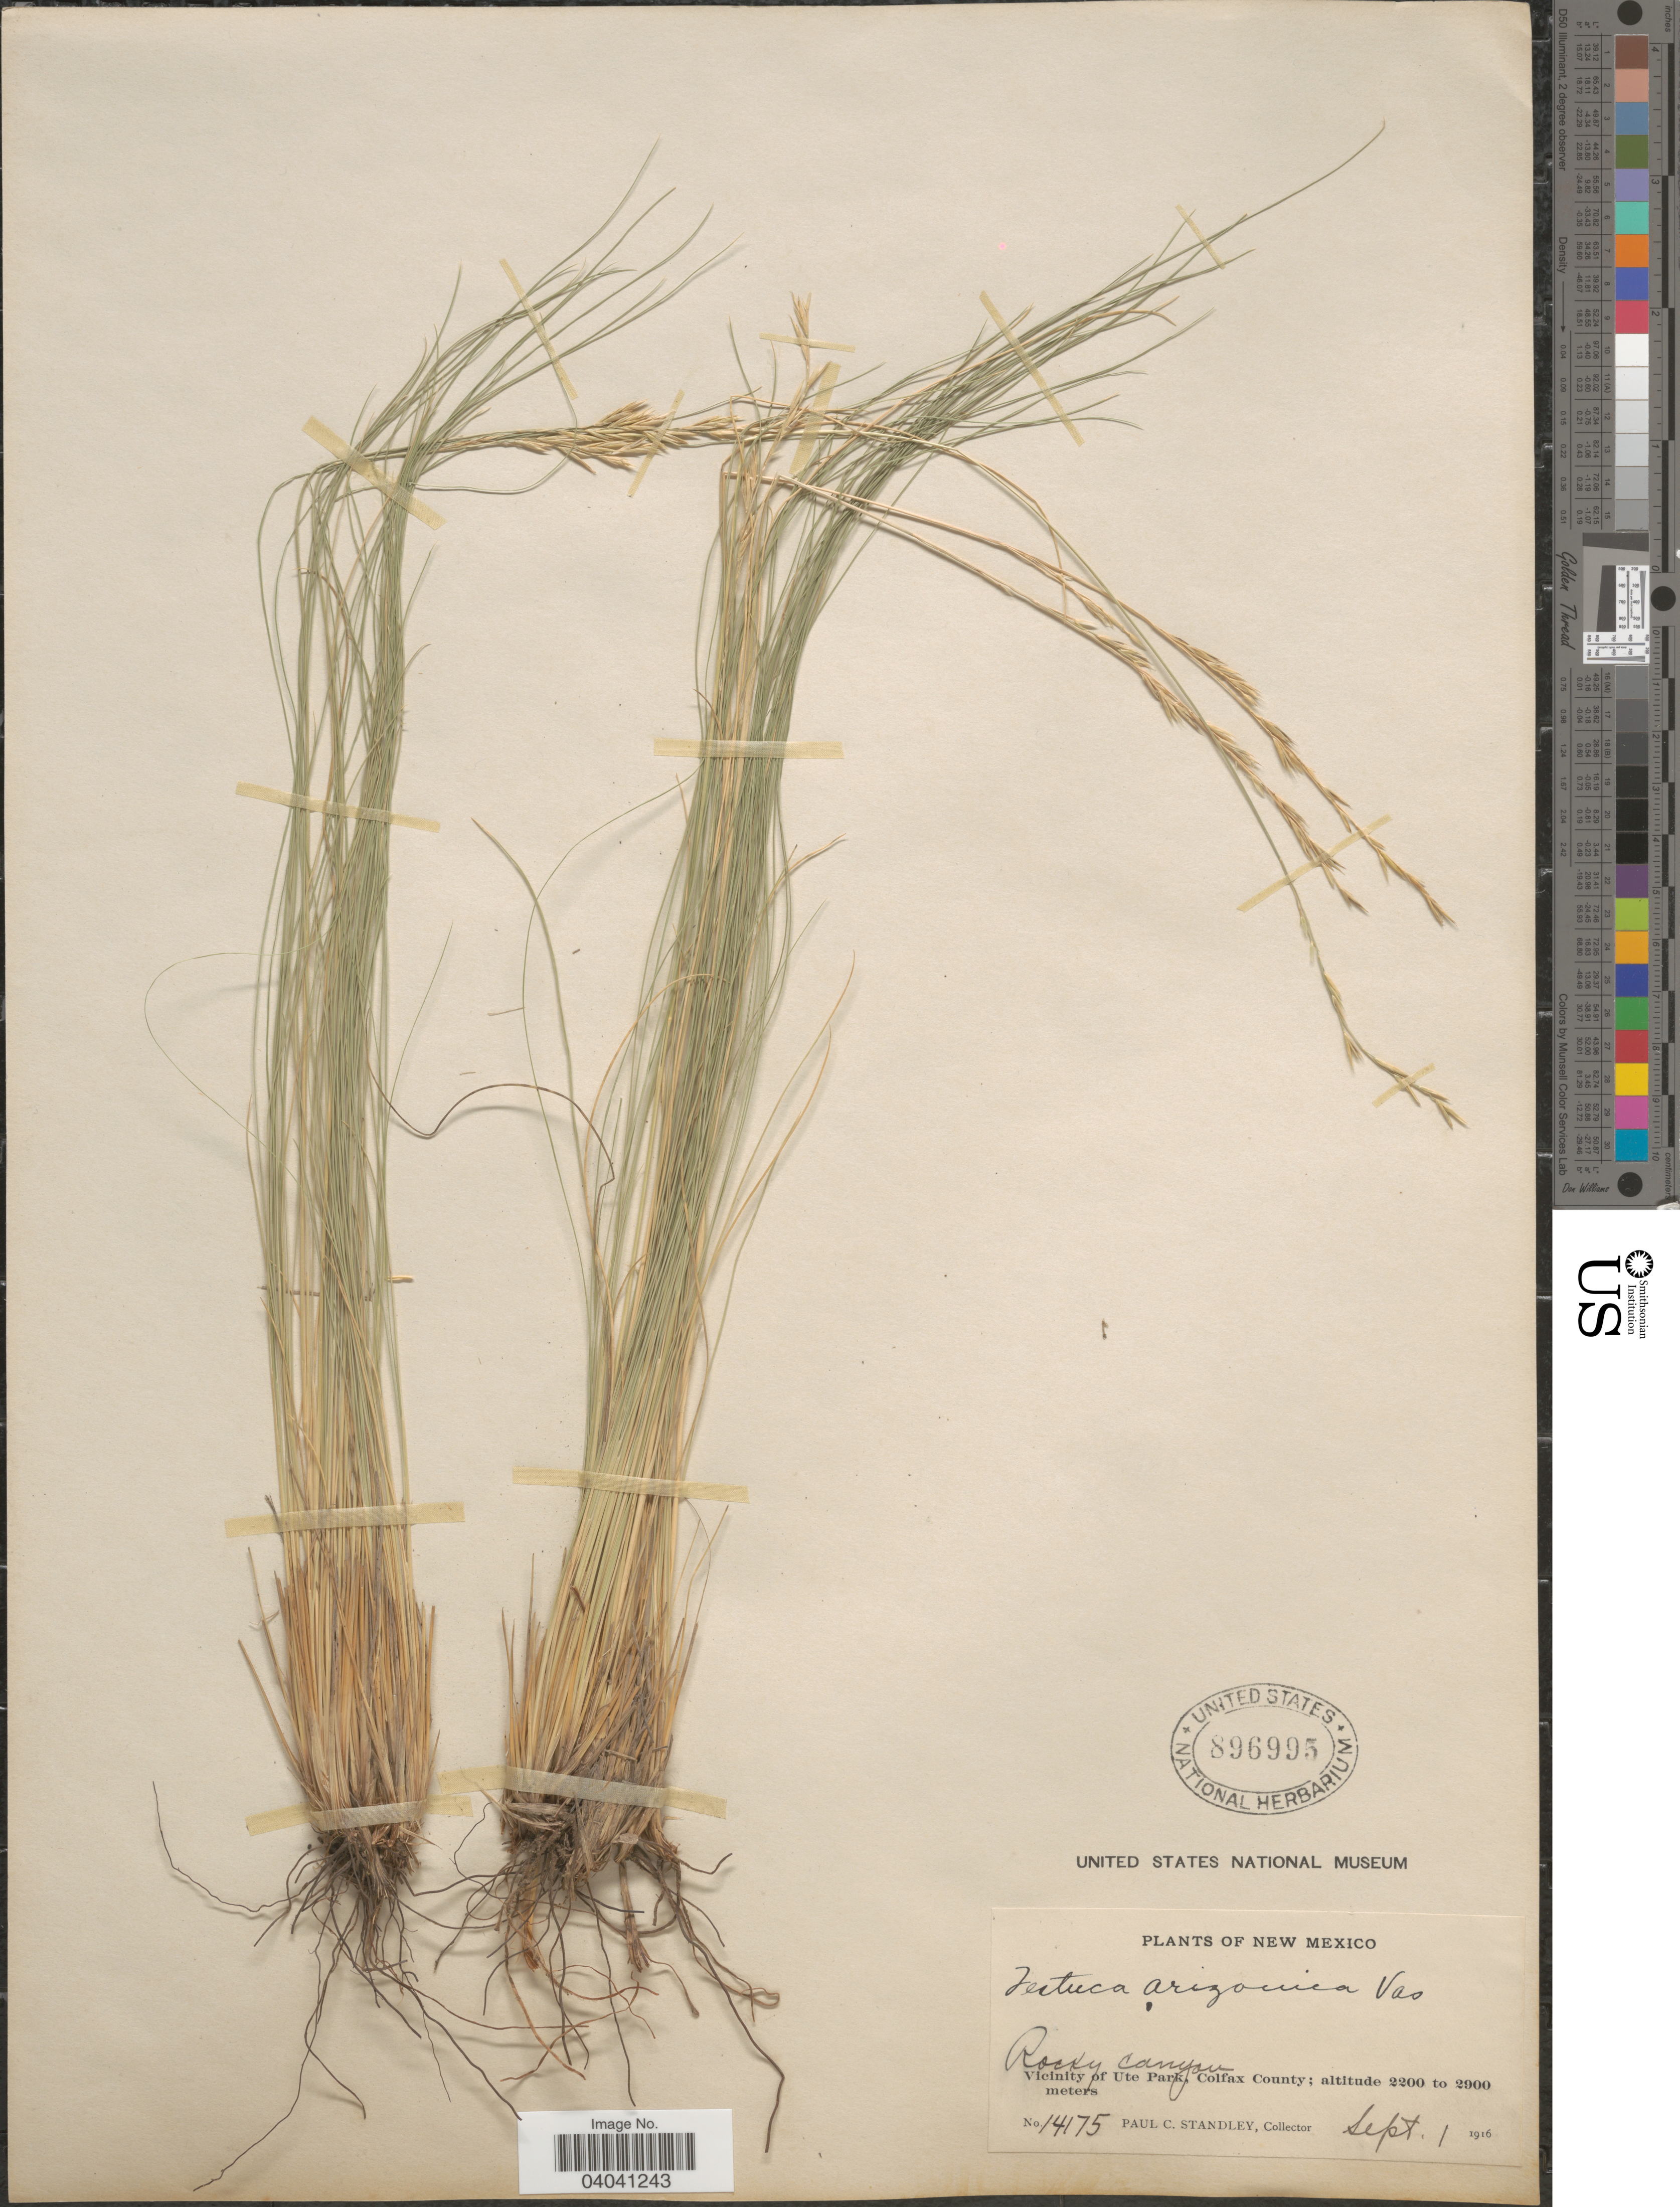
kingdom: Plantae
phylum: Tracheophyta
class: Liliopsida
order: Poales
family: Poaceae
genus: Festuca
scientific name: Festuca arizonica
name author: Vasey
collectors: P. C. Standley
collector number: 14175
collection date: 1916-09-01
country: United States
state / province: New Mexico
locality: Rocky canyon. Vicinity of Ute Park, Colfax County.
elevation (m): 2200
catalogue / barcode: US 896995